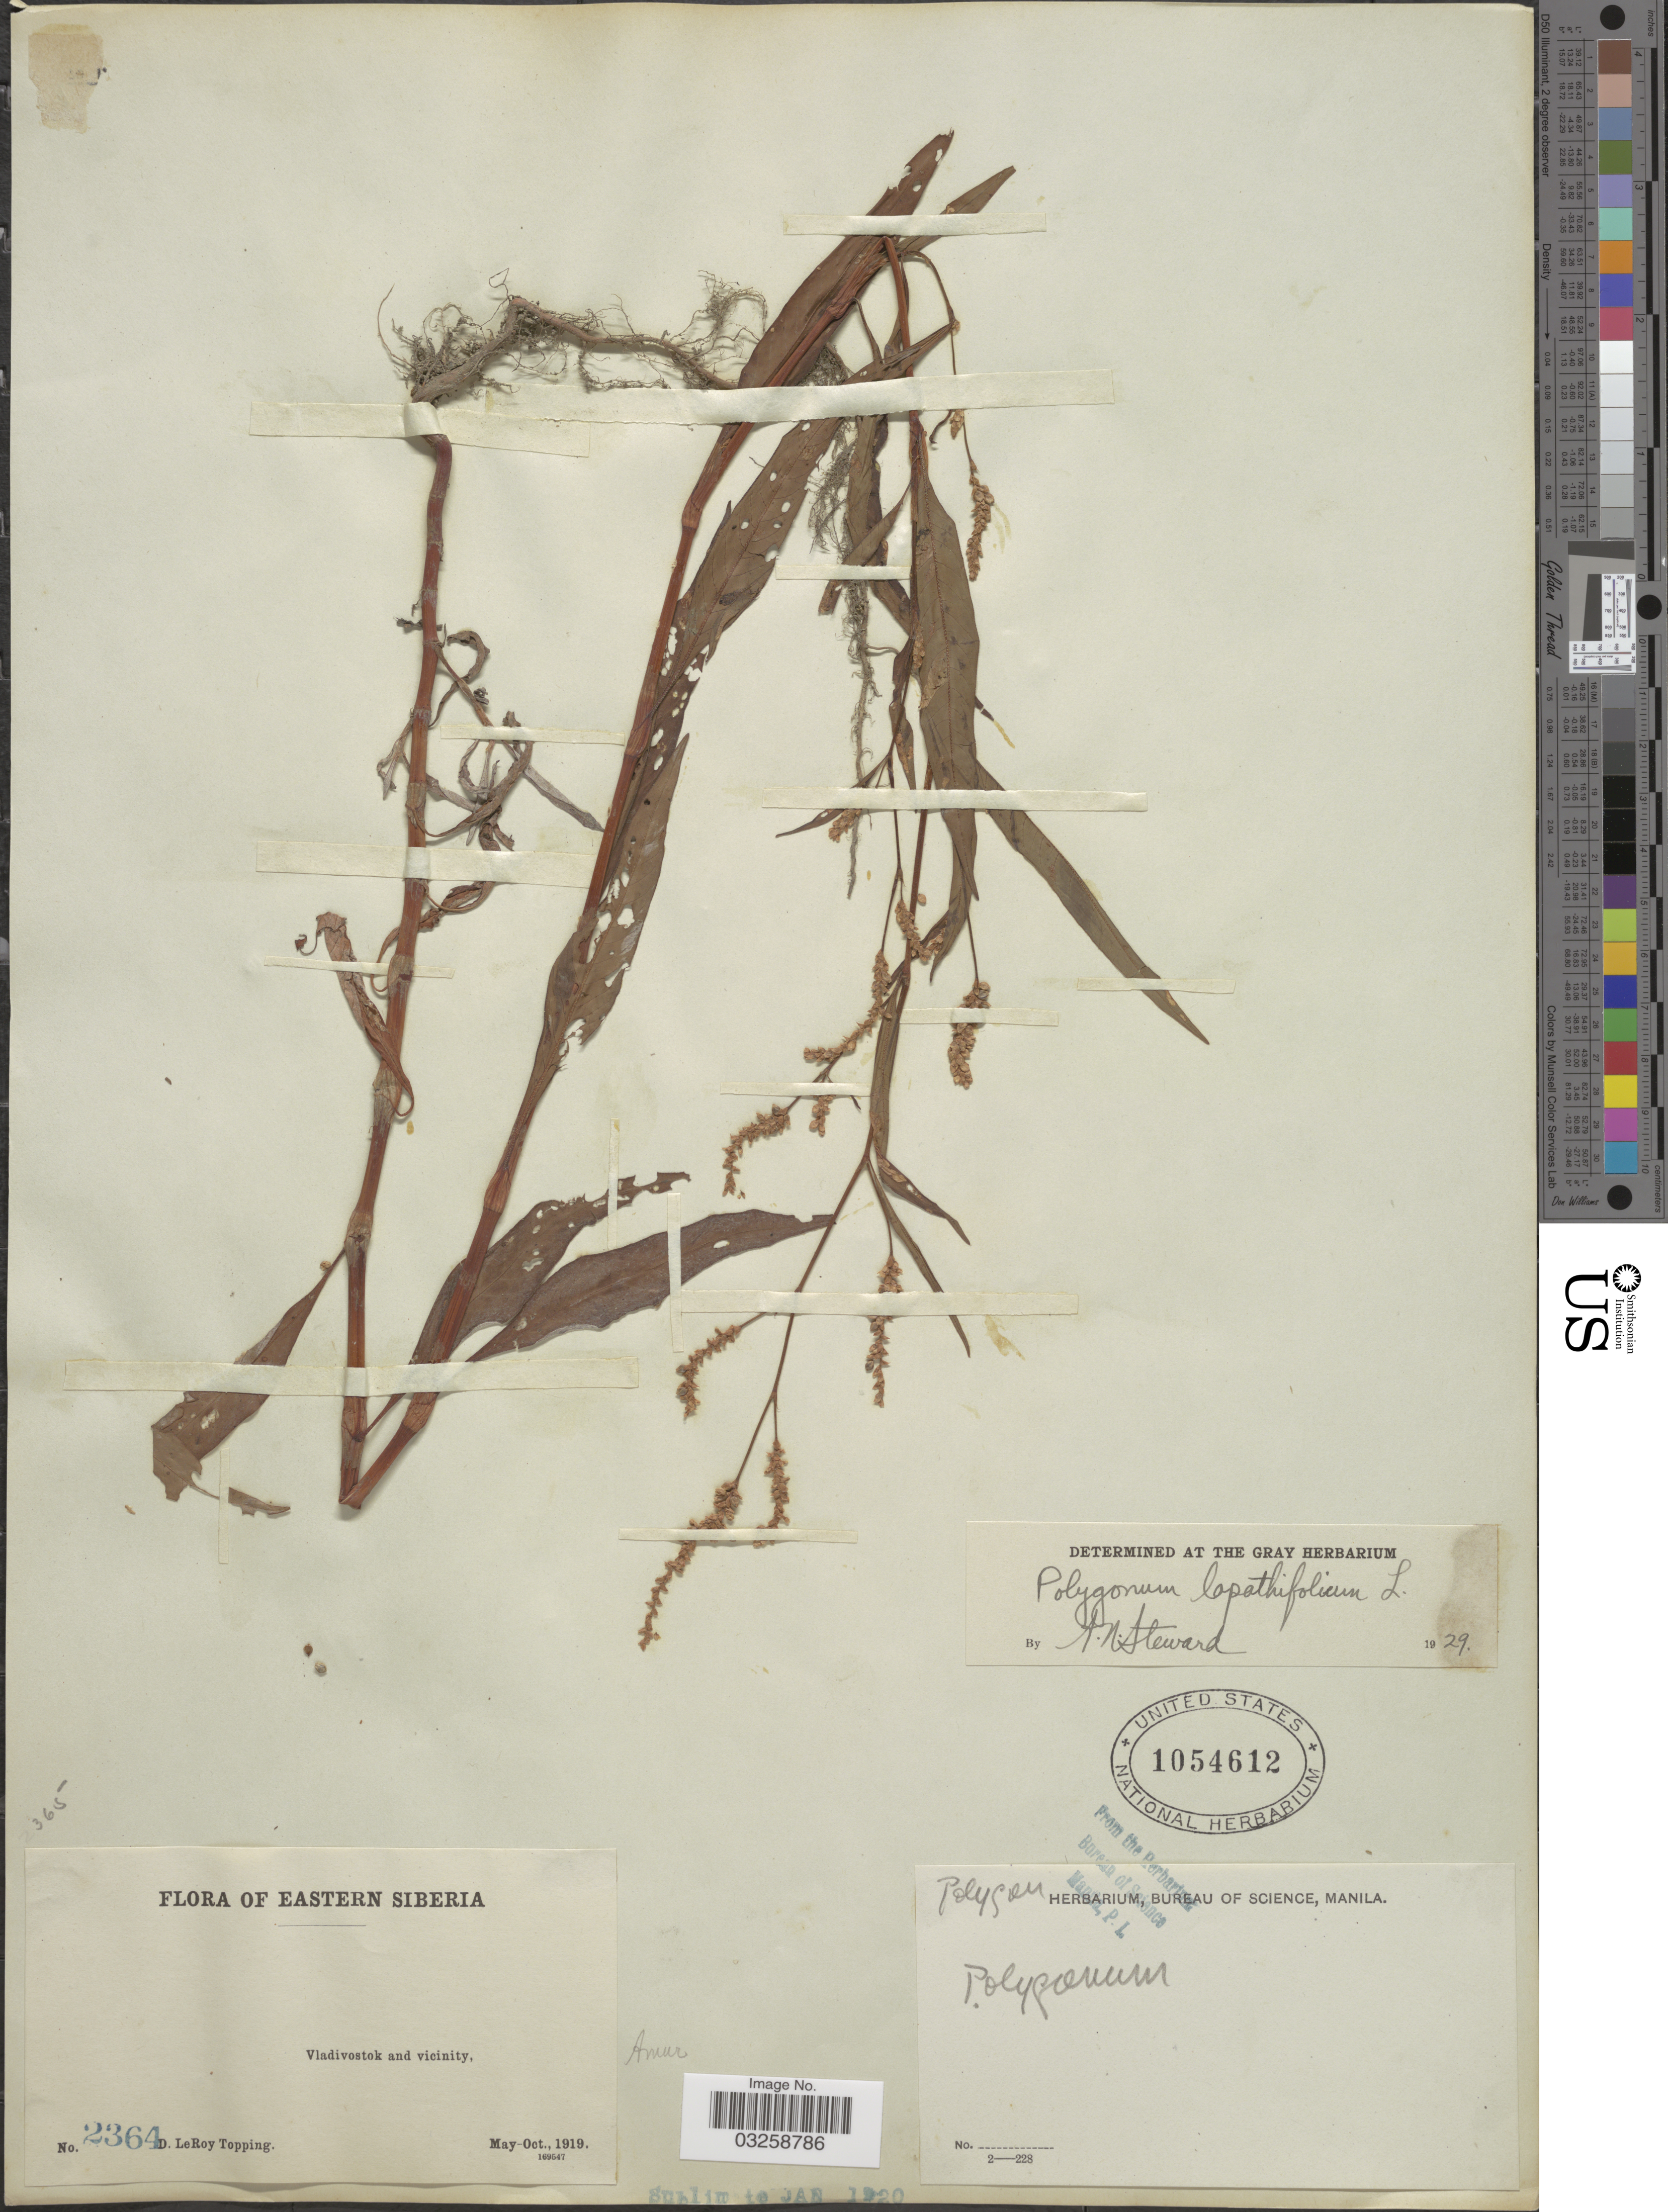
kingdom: Plantae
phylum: Tracheophyta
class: Magnoliopsida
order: Caryophyllales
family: Polygonaceae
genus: Polygonum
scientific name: Polygonum lapathifolium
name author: L.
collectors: D. L. Topping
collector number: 2364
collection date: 1919-05/1919-10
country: Russian Federation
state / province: Primorsky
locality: Eastern Siberia. Vladivostok and vicinity.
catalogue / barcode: US 1054612